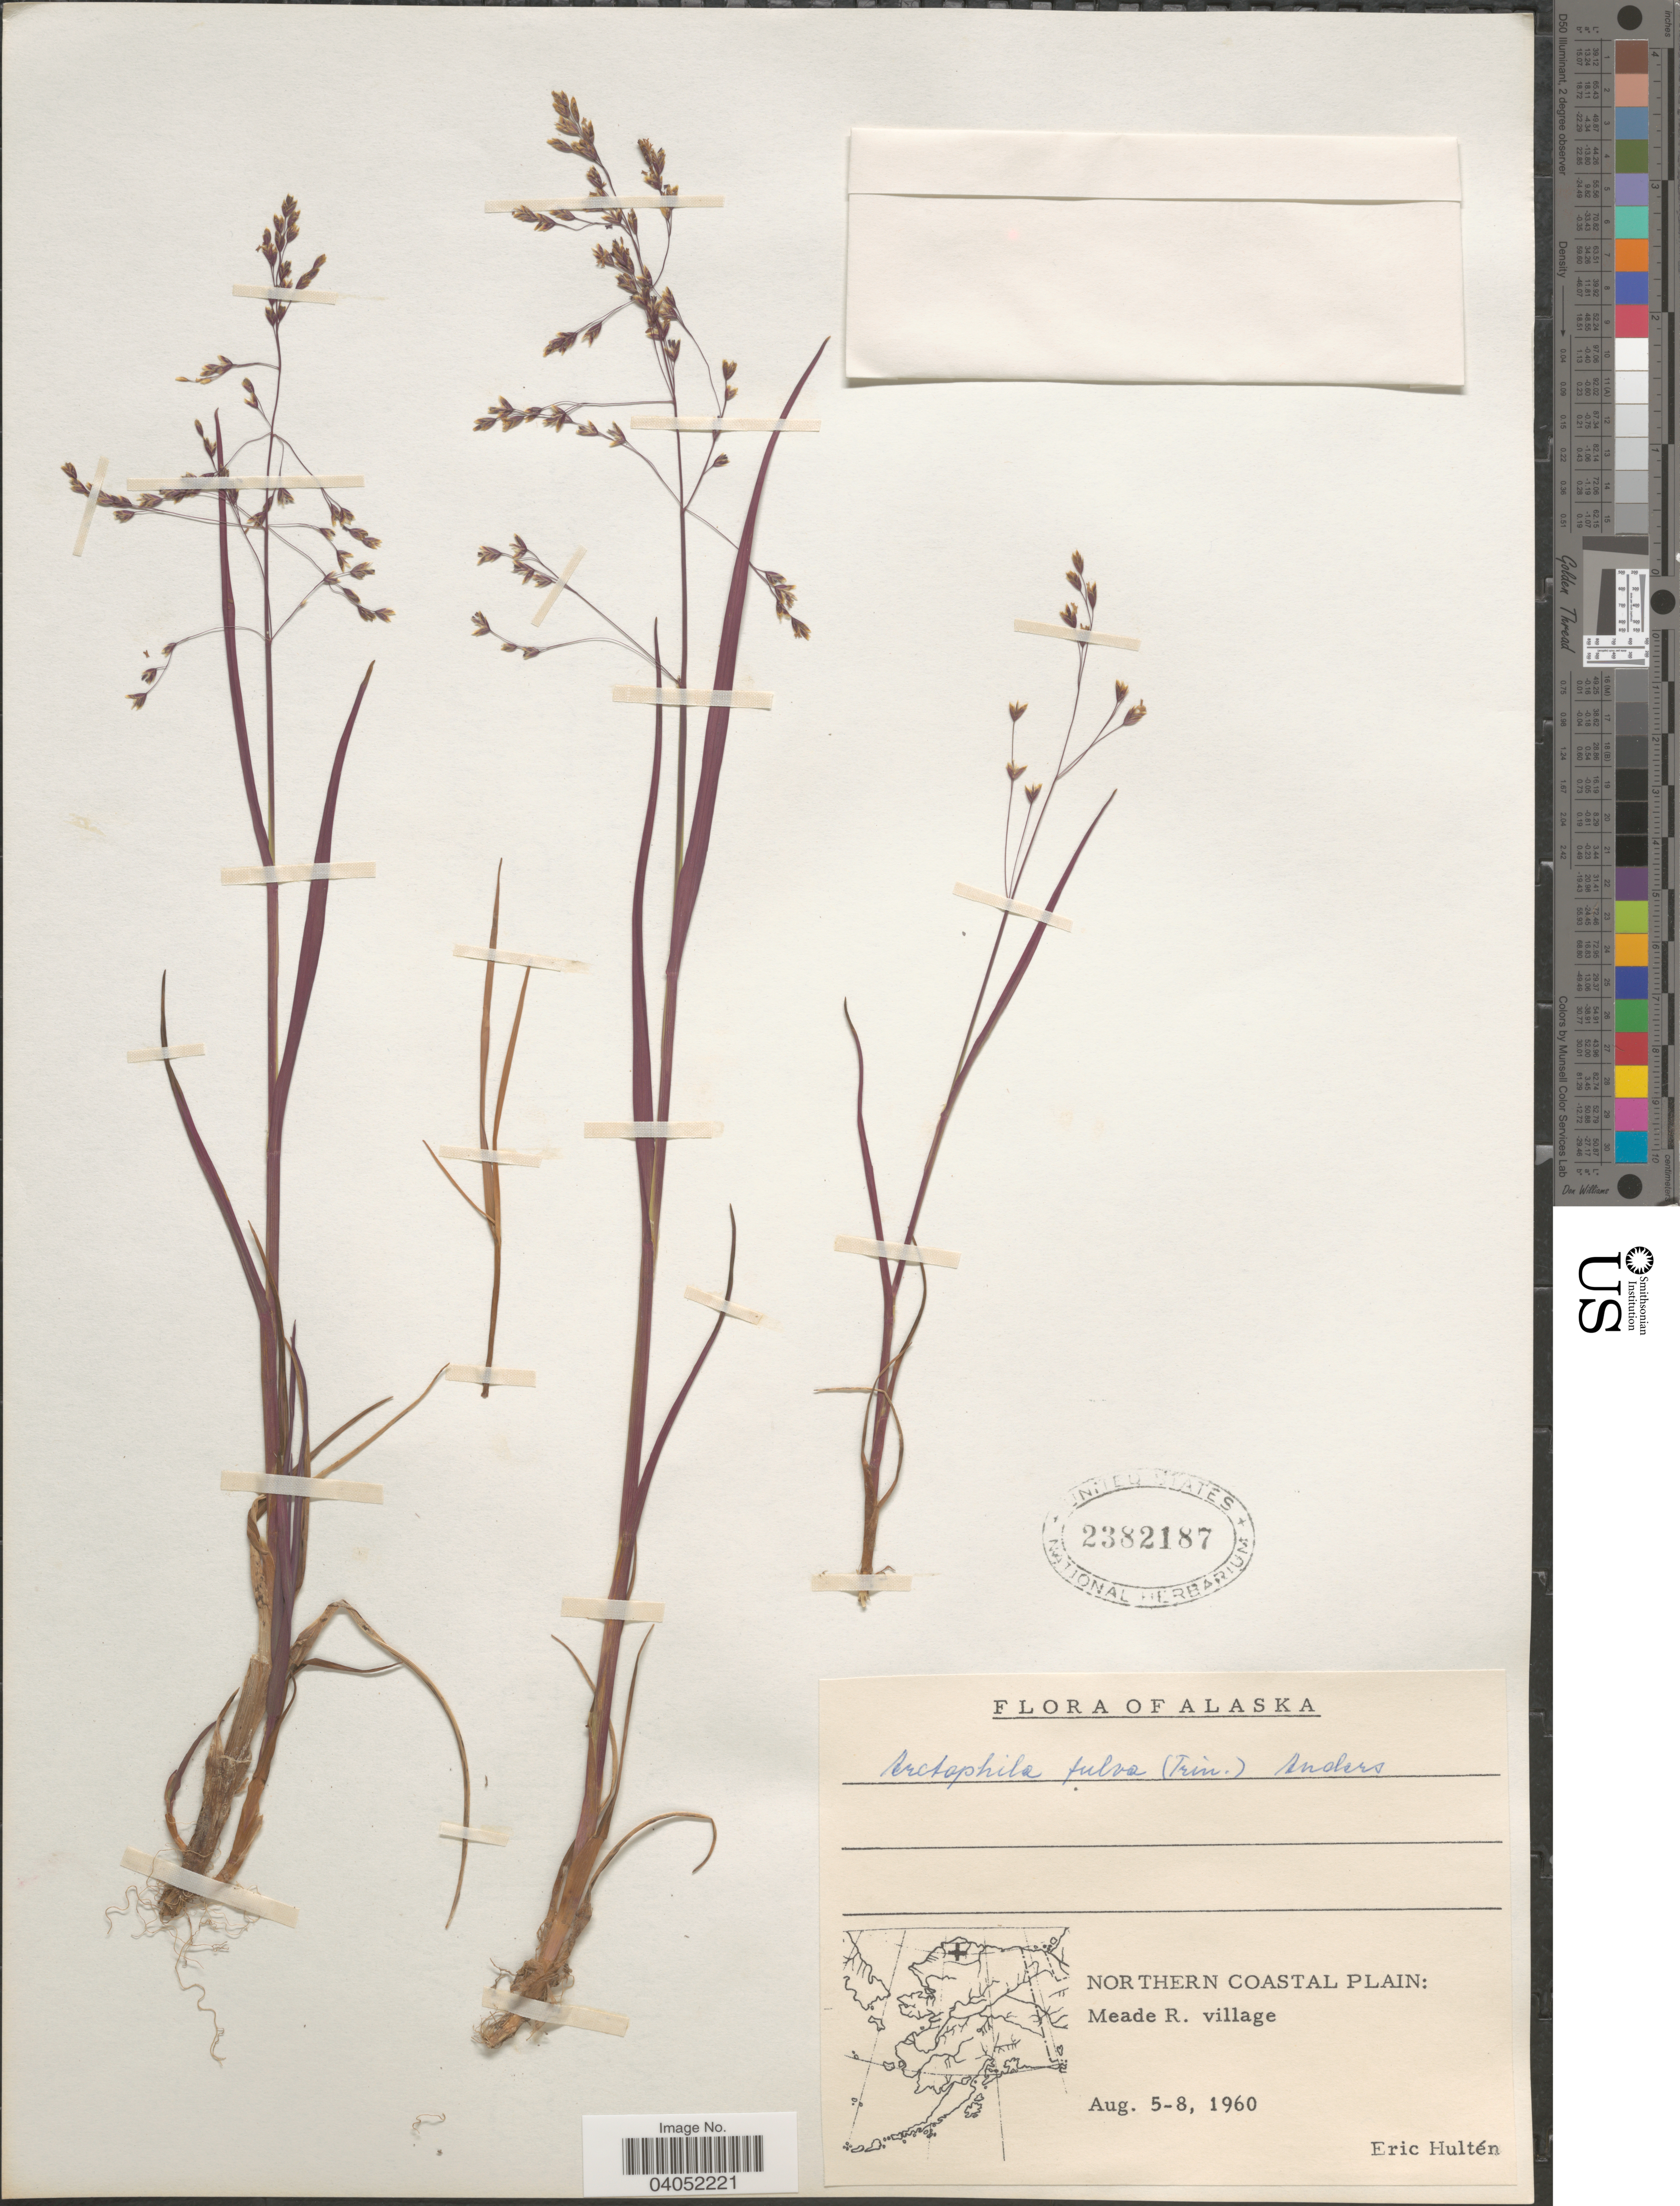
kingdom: Plantae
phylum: Tracheophyta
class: Liliopsida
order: Poales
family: Poaceae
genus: Arctophila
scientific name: Arctophila fulva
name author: (Trin.) Andersson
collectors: E. G. Hultén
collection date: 1960-08-05/1960-08-08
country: United States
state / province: Alaska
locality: Northern Coastal Plain: Meade R. village.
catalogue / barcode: US 2382187